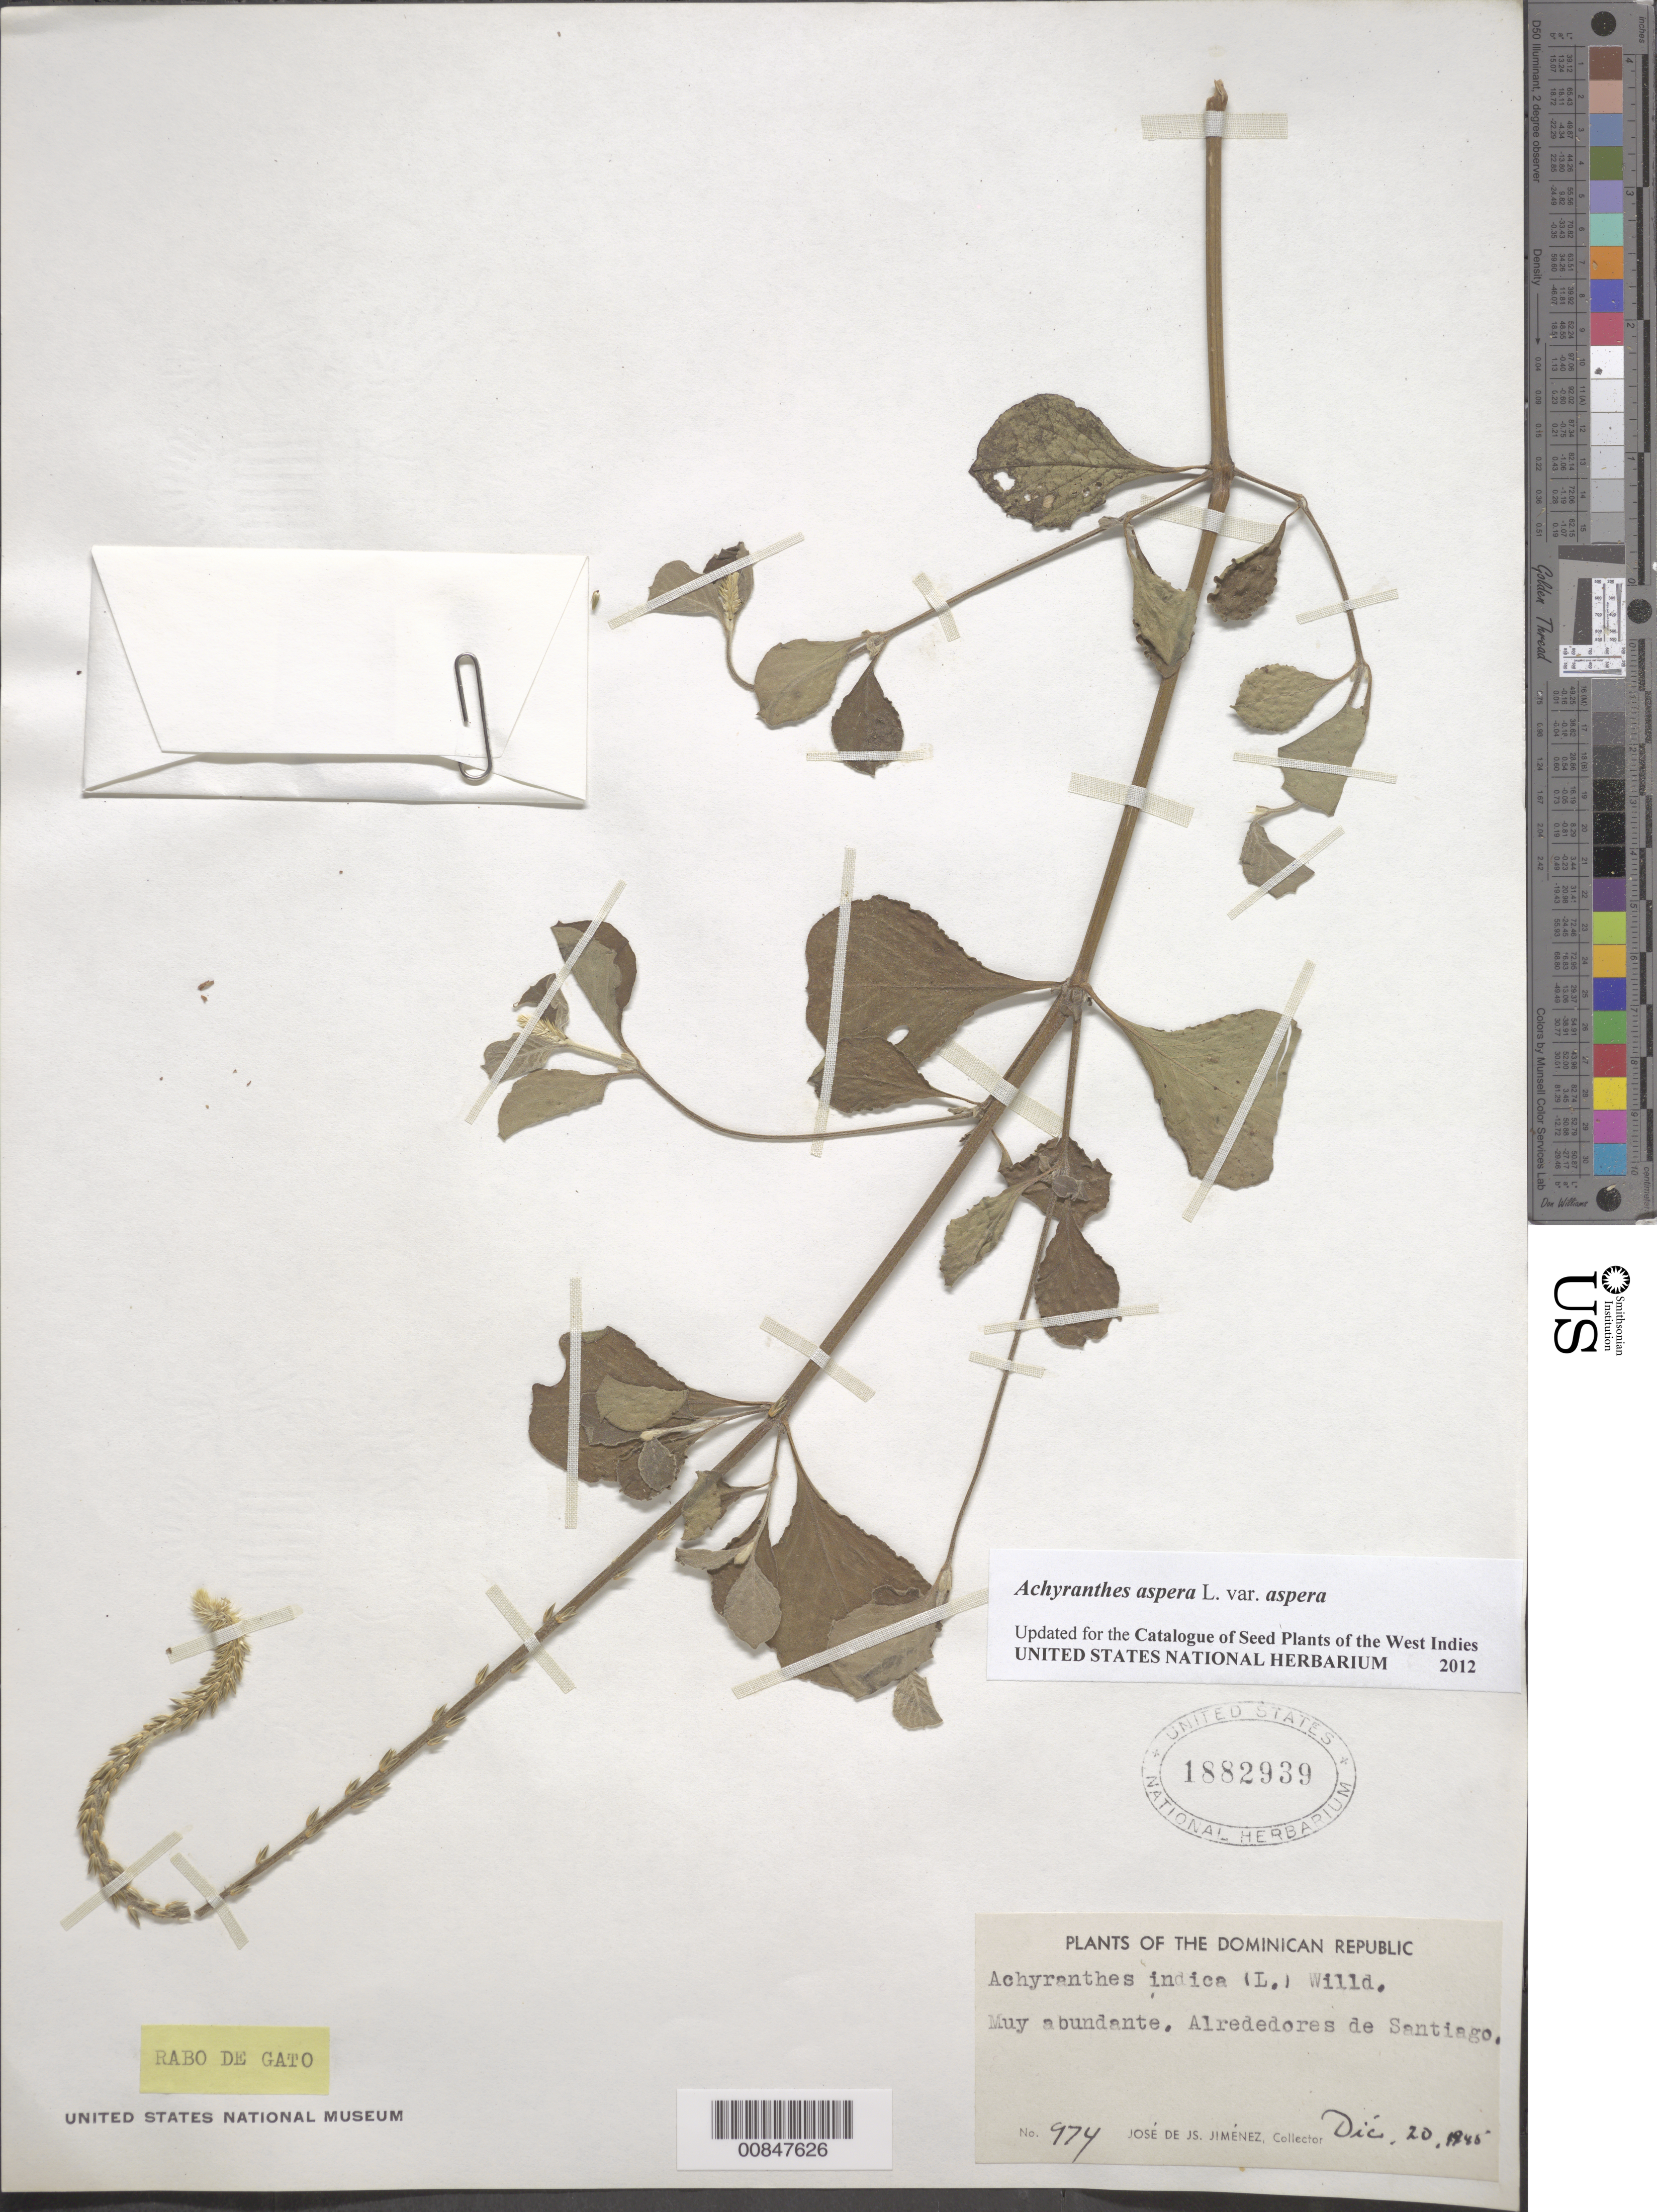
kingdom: Plantae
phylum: Tracheophyta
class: Magnoliopsida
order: Caryophyllales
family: Amaranthaceae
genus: Achyranthes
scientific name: Achyranthes aspera var. aspera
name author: L.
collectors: J. J. Jiménez Almonte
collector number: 974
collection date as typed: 20 Dec 1945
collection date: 1945-12-20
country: Dominican Republic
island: Hispaniola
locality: Alrededores de Santiago.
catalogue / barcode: US 1882939